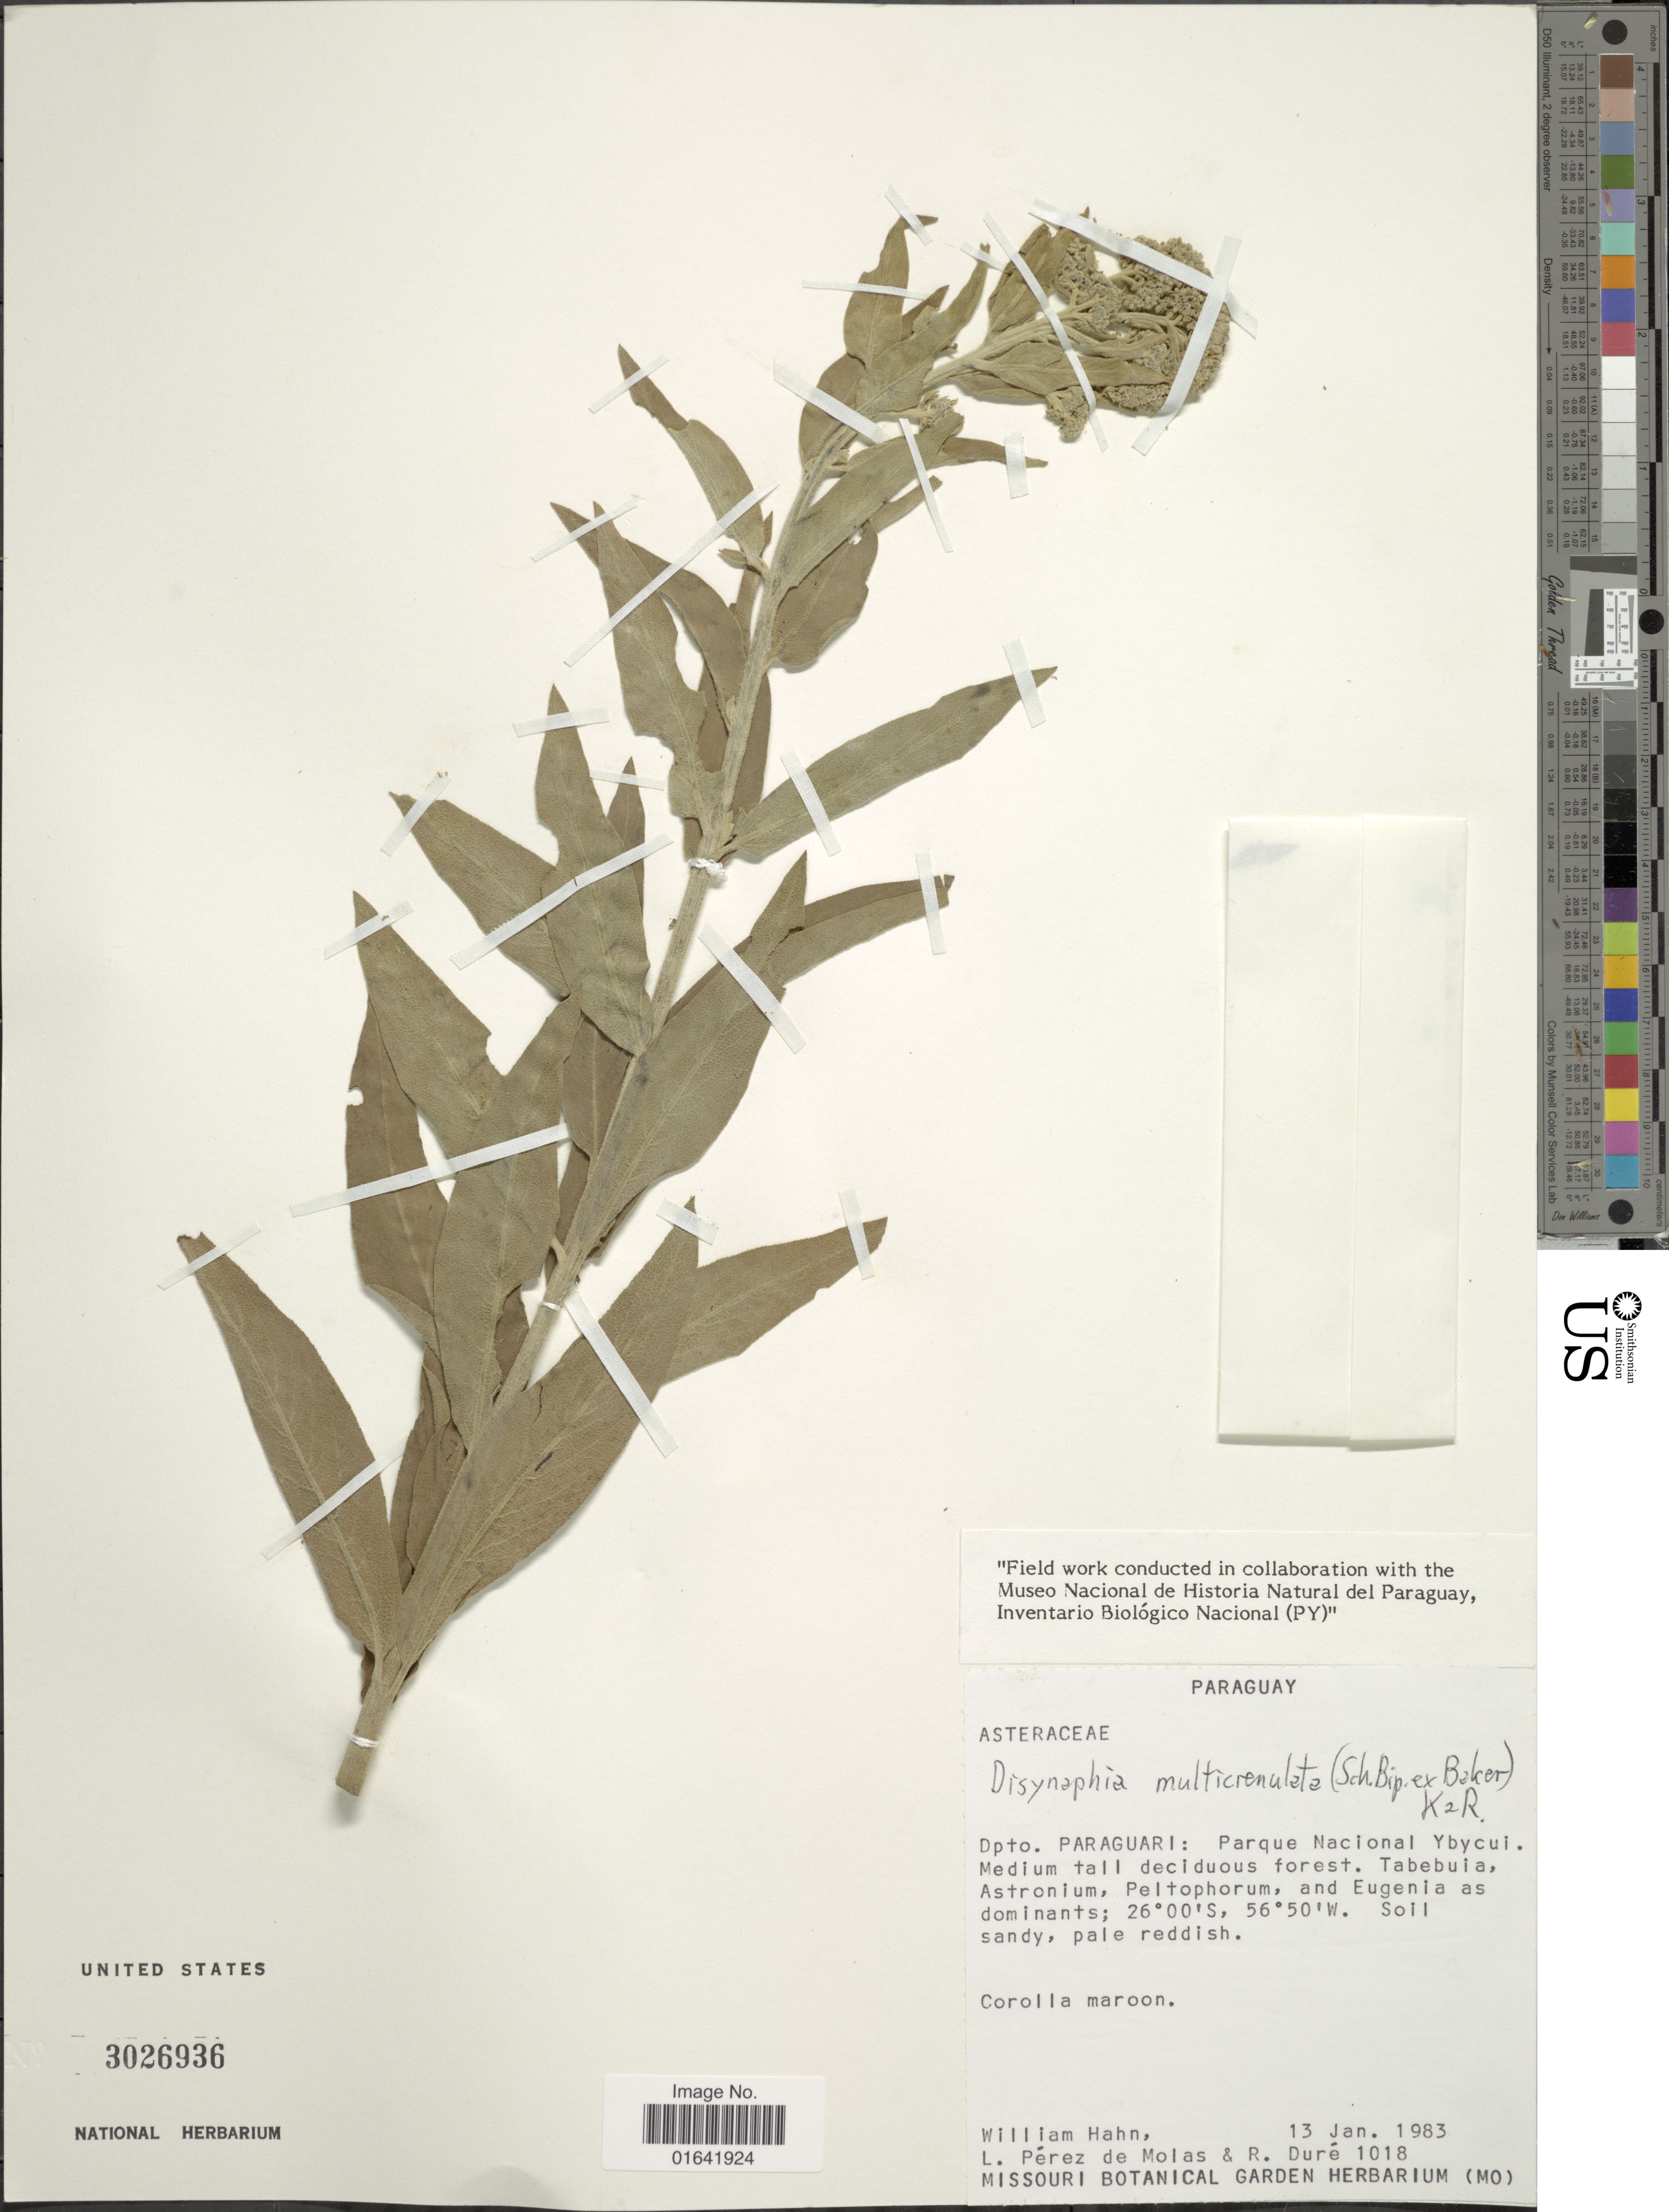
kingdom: Plantae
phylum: Tracheophyta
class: Magnoliopsida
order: Asterales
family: Asteraceae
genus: Disynaphia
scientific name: Disynaphia multicrenulata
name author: (Sch. Bip. ex Baker) R.M. King & H. Rob.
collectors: W. J. Hahn, L. Perez de Molas & R. Duré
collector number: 1018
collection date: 1983-01-13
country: Paraguay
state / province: Paraguari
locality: Parque Nacional ybycui, medium tall deciduous forest.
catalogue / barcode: US 3026936